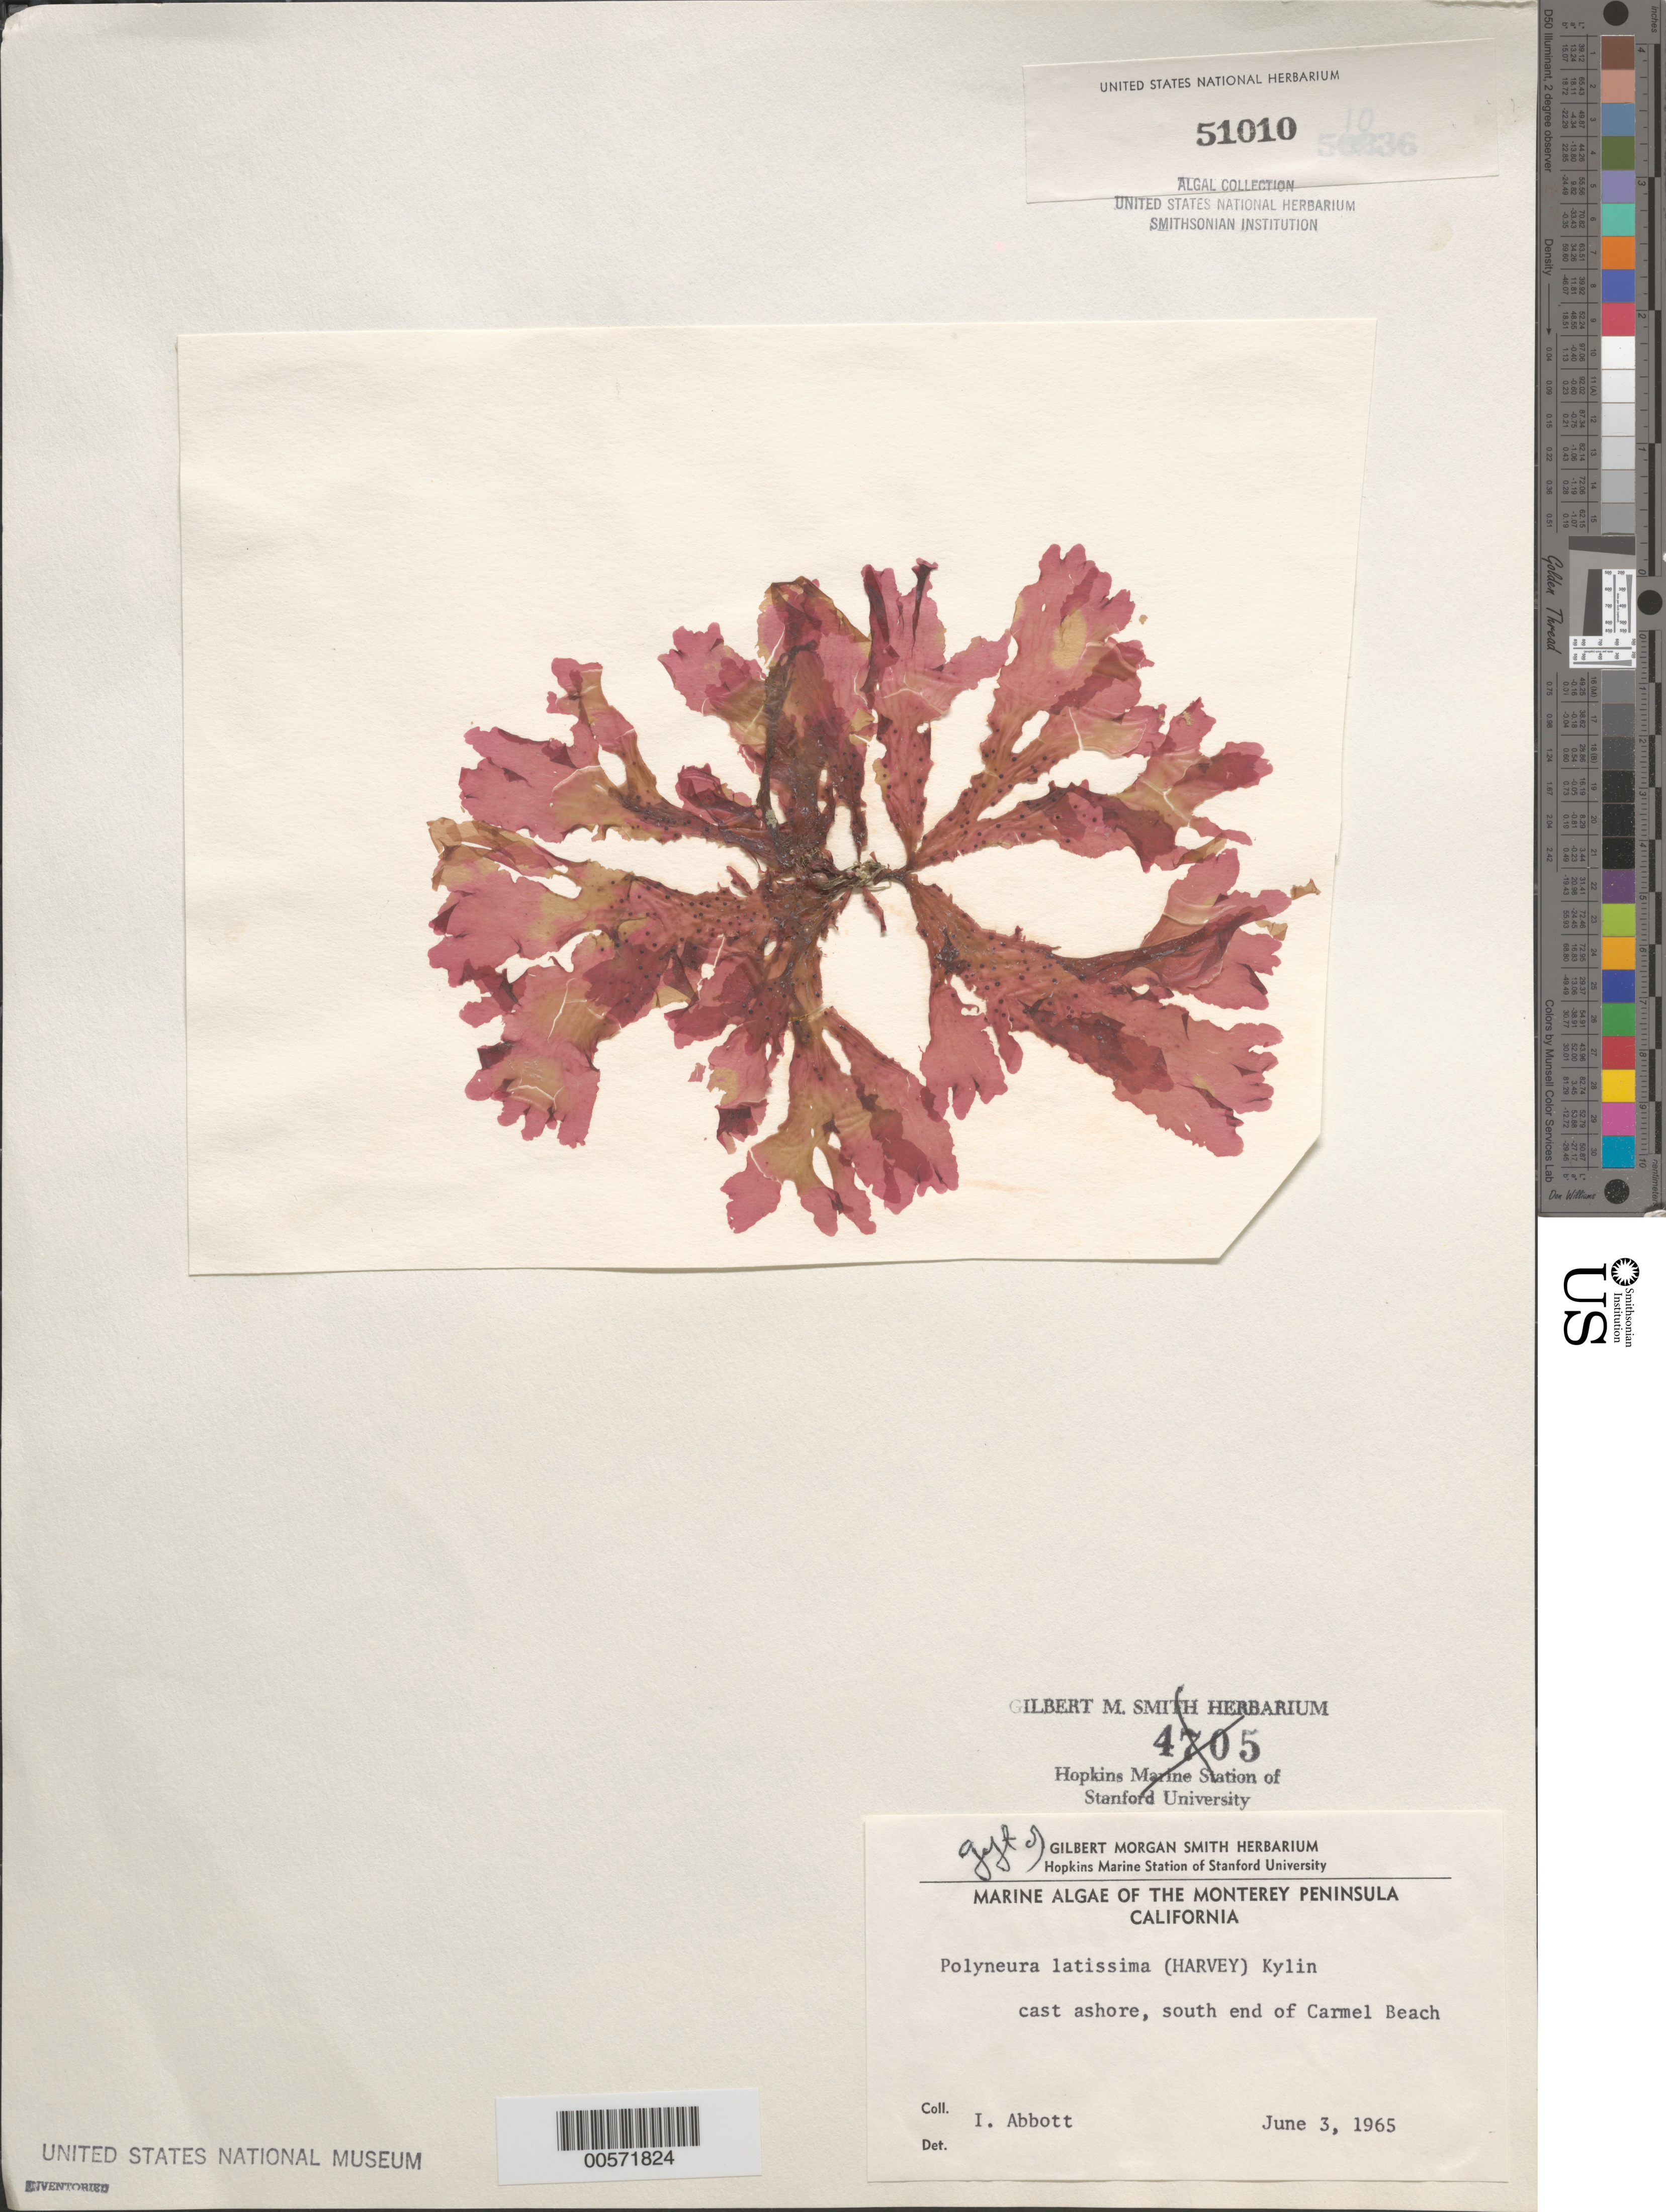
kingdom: Plantae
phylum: Rhodophyta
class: Florideophyceae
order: Ceramiales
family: Delesseriaceae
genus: Polyneura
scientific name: Polyneura latissima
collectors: I. A. Abbott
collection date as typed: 03 Jun 1965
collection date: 1965-06-03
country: United States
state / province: California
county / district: Monterey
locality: Carmel Beach, south end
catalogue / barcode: US 51010